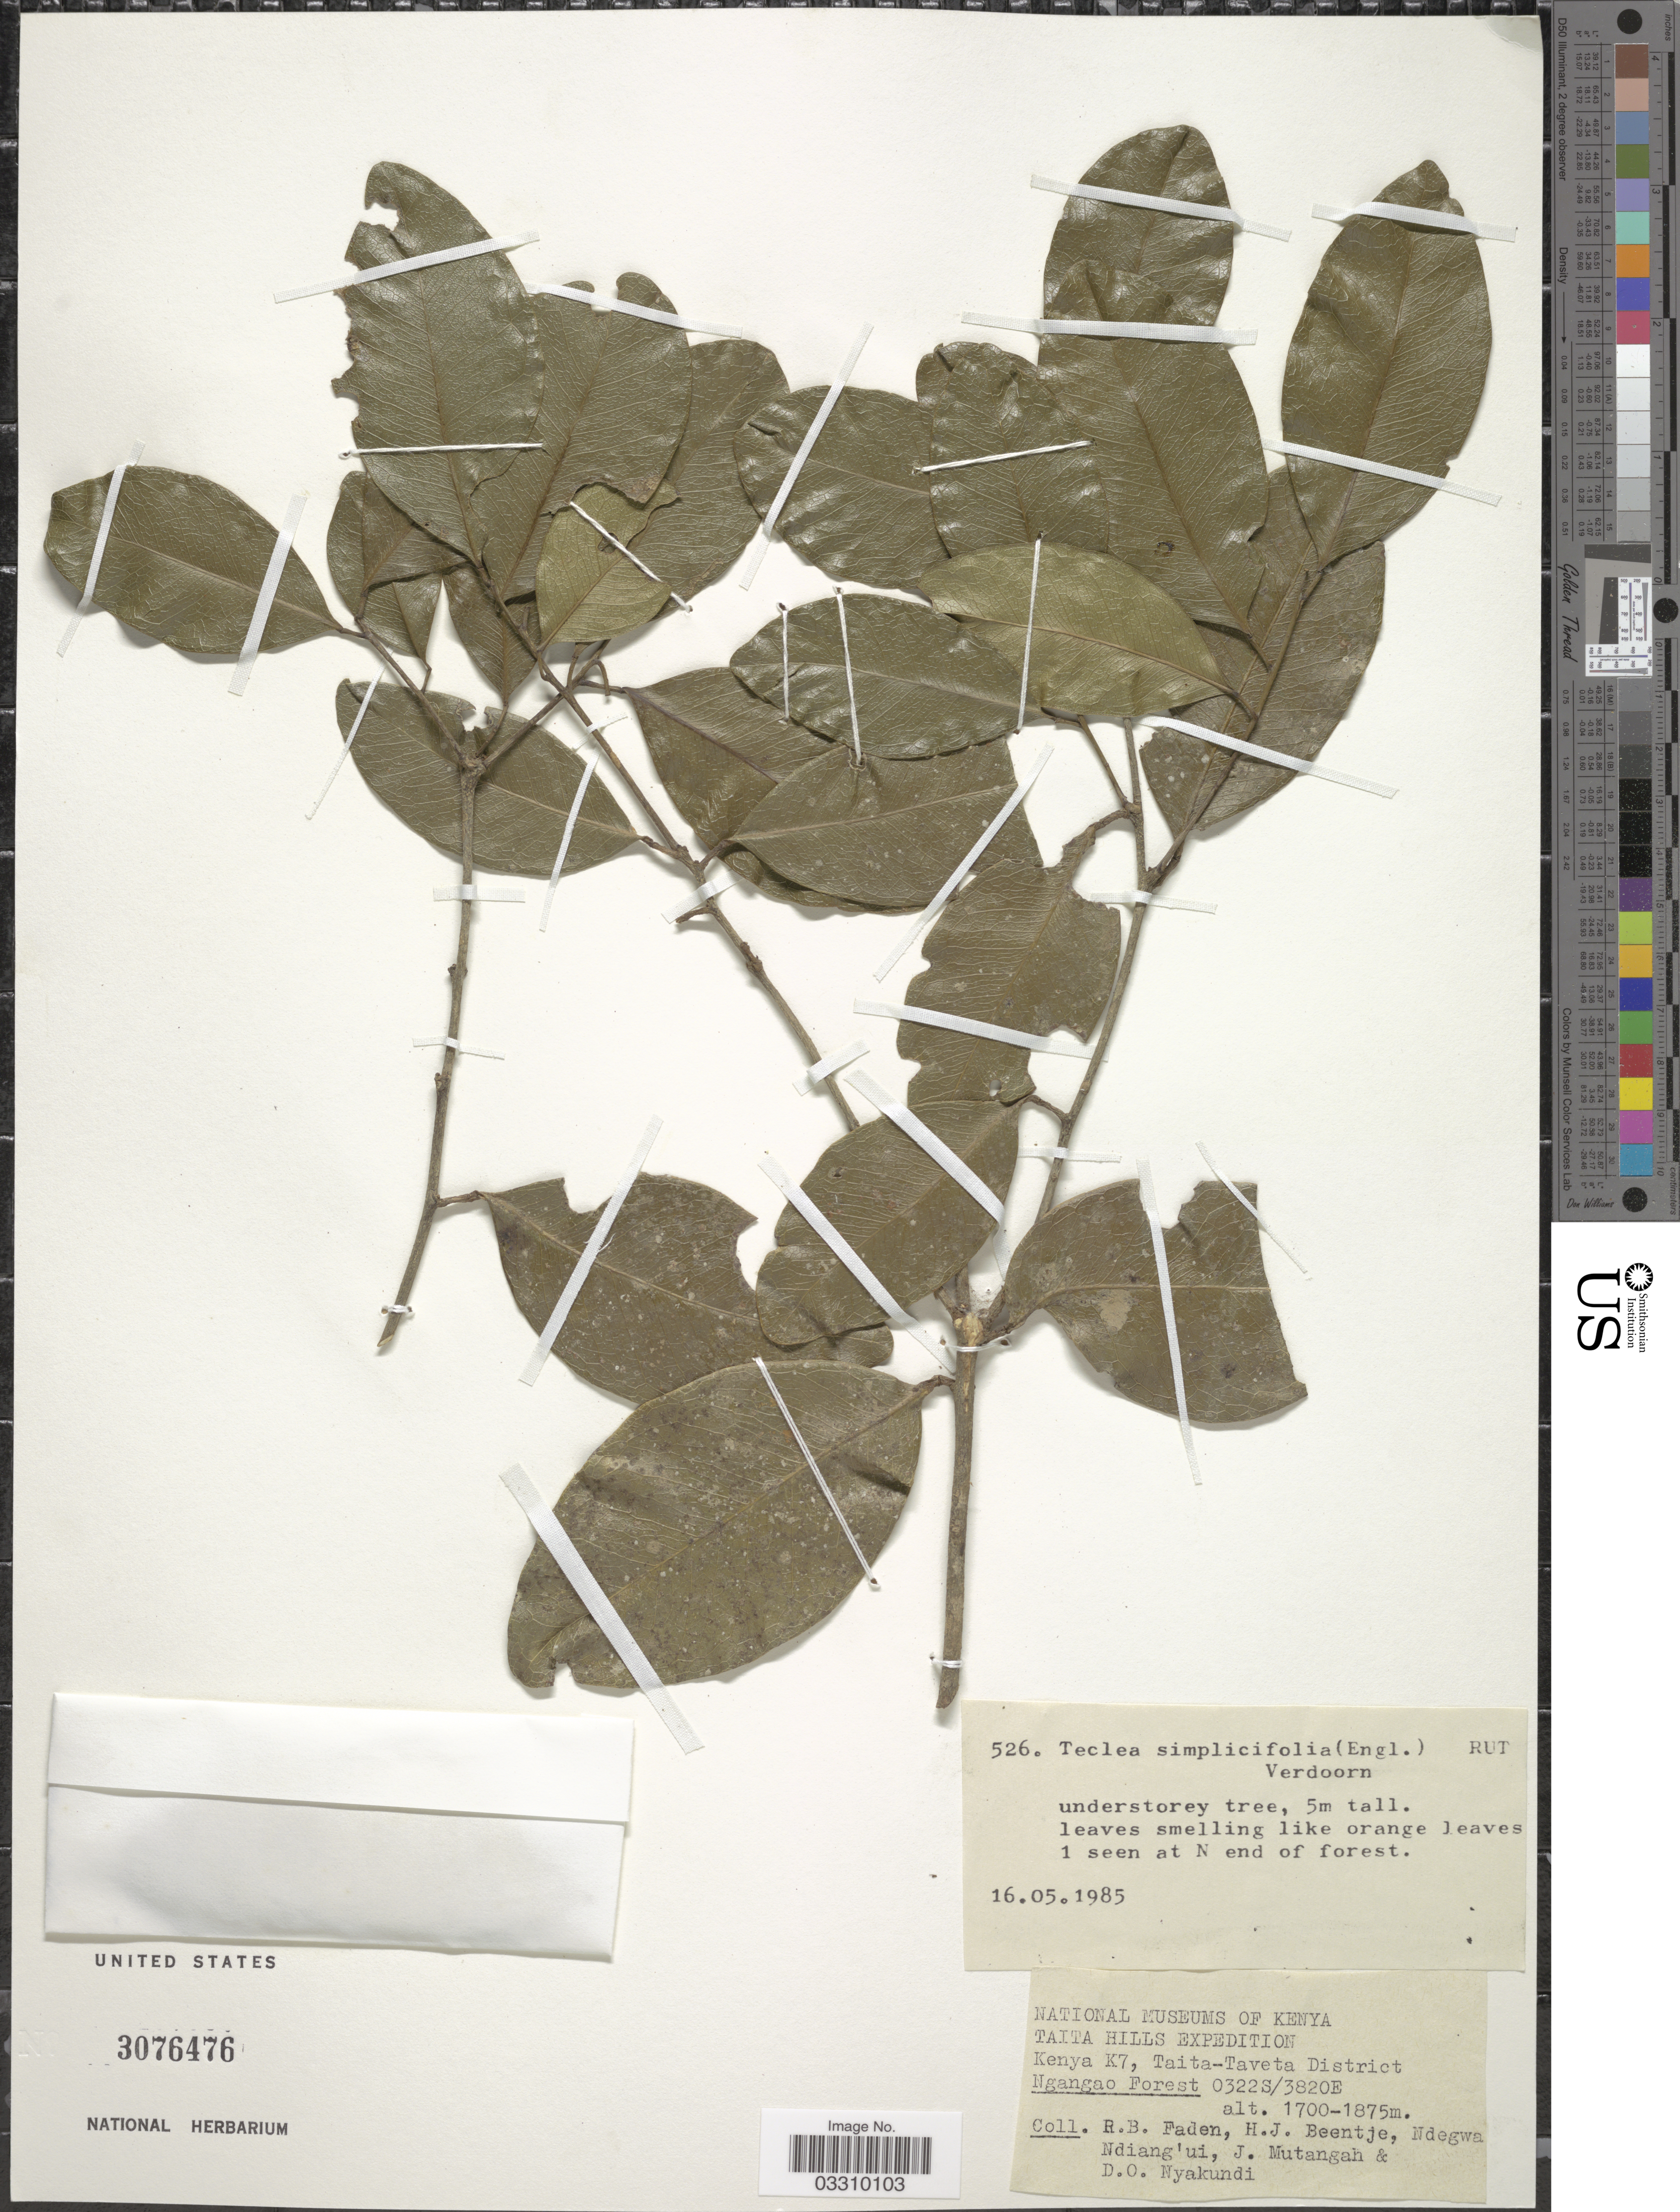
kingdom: Plantae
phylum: Tracheophyta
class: Magnoliopsida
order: Sapindales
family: Rutaceae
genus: Vepris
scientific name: Vepris simplicifolia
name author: (I. Verd.) Mziray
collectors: R. B. Faden, H. J. Beentje, Ndegwa Ndiang'ui, J. Mutangah & D. Nyakundi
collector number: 526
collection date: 1985-05-16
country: Kenya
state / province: Taita Taveta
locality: Taita Hills. Kenya K7, Taita-Taveta District. Ngangao Forest.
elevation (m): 1700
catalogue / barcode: US 3076476